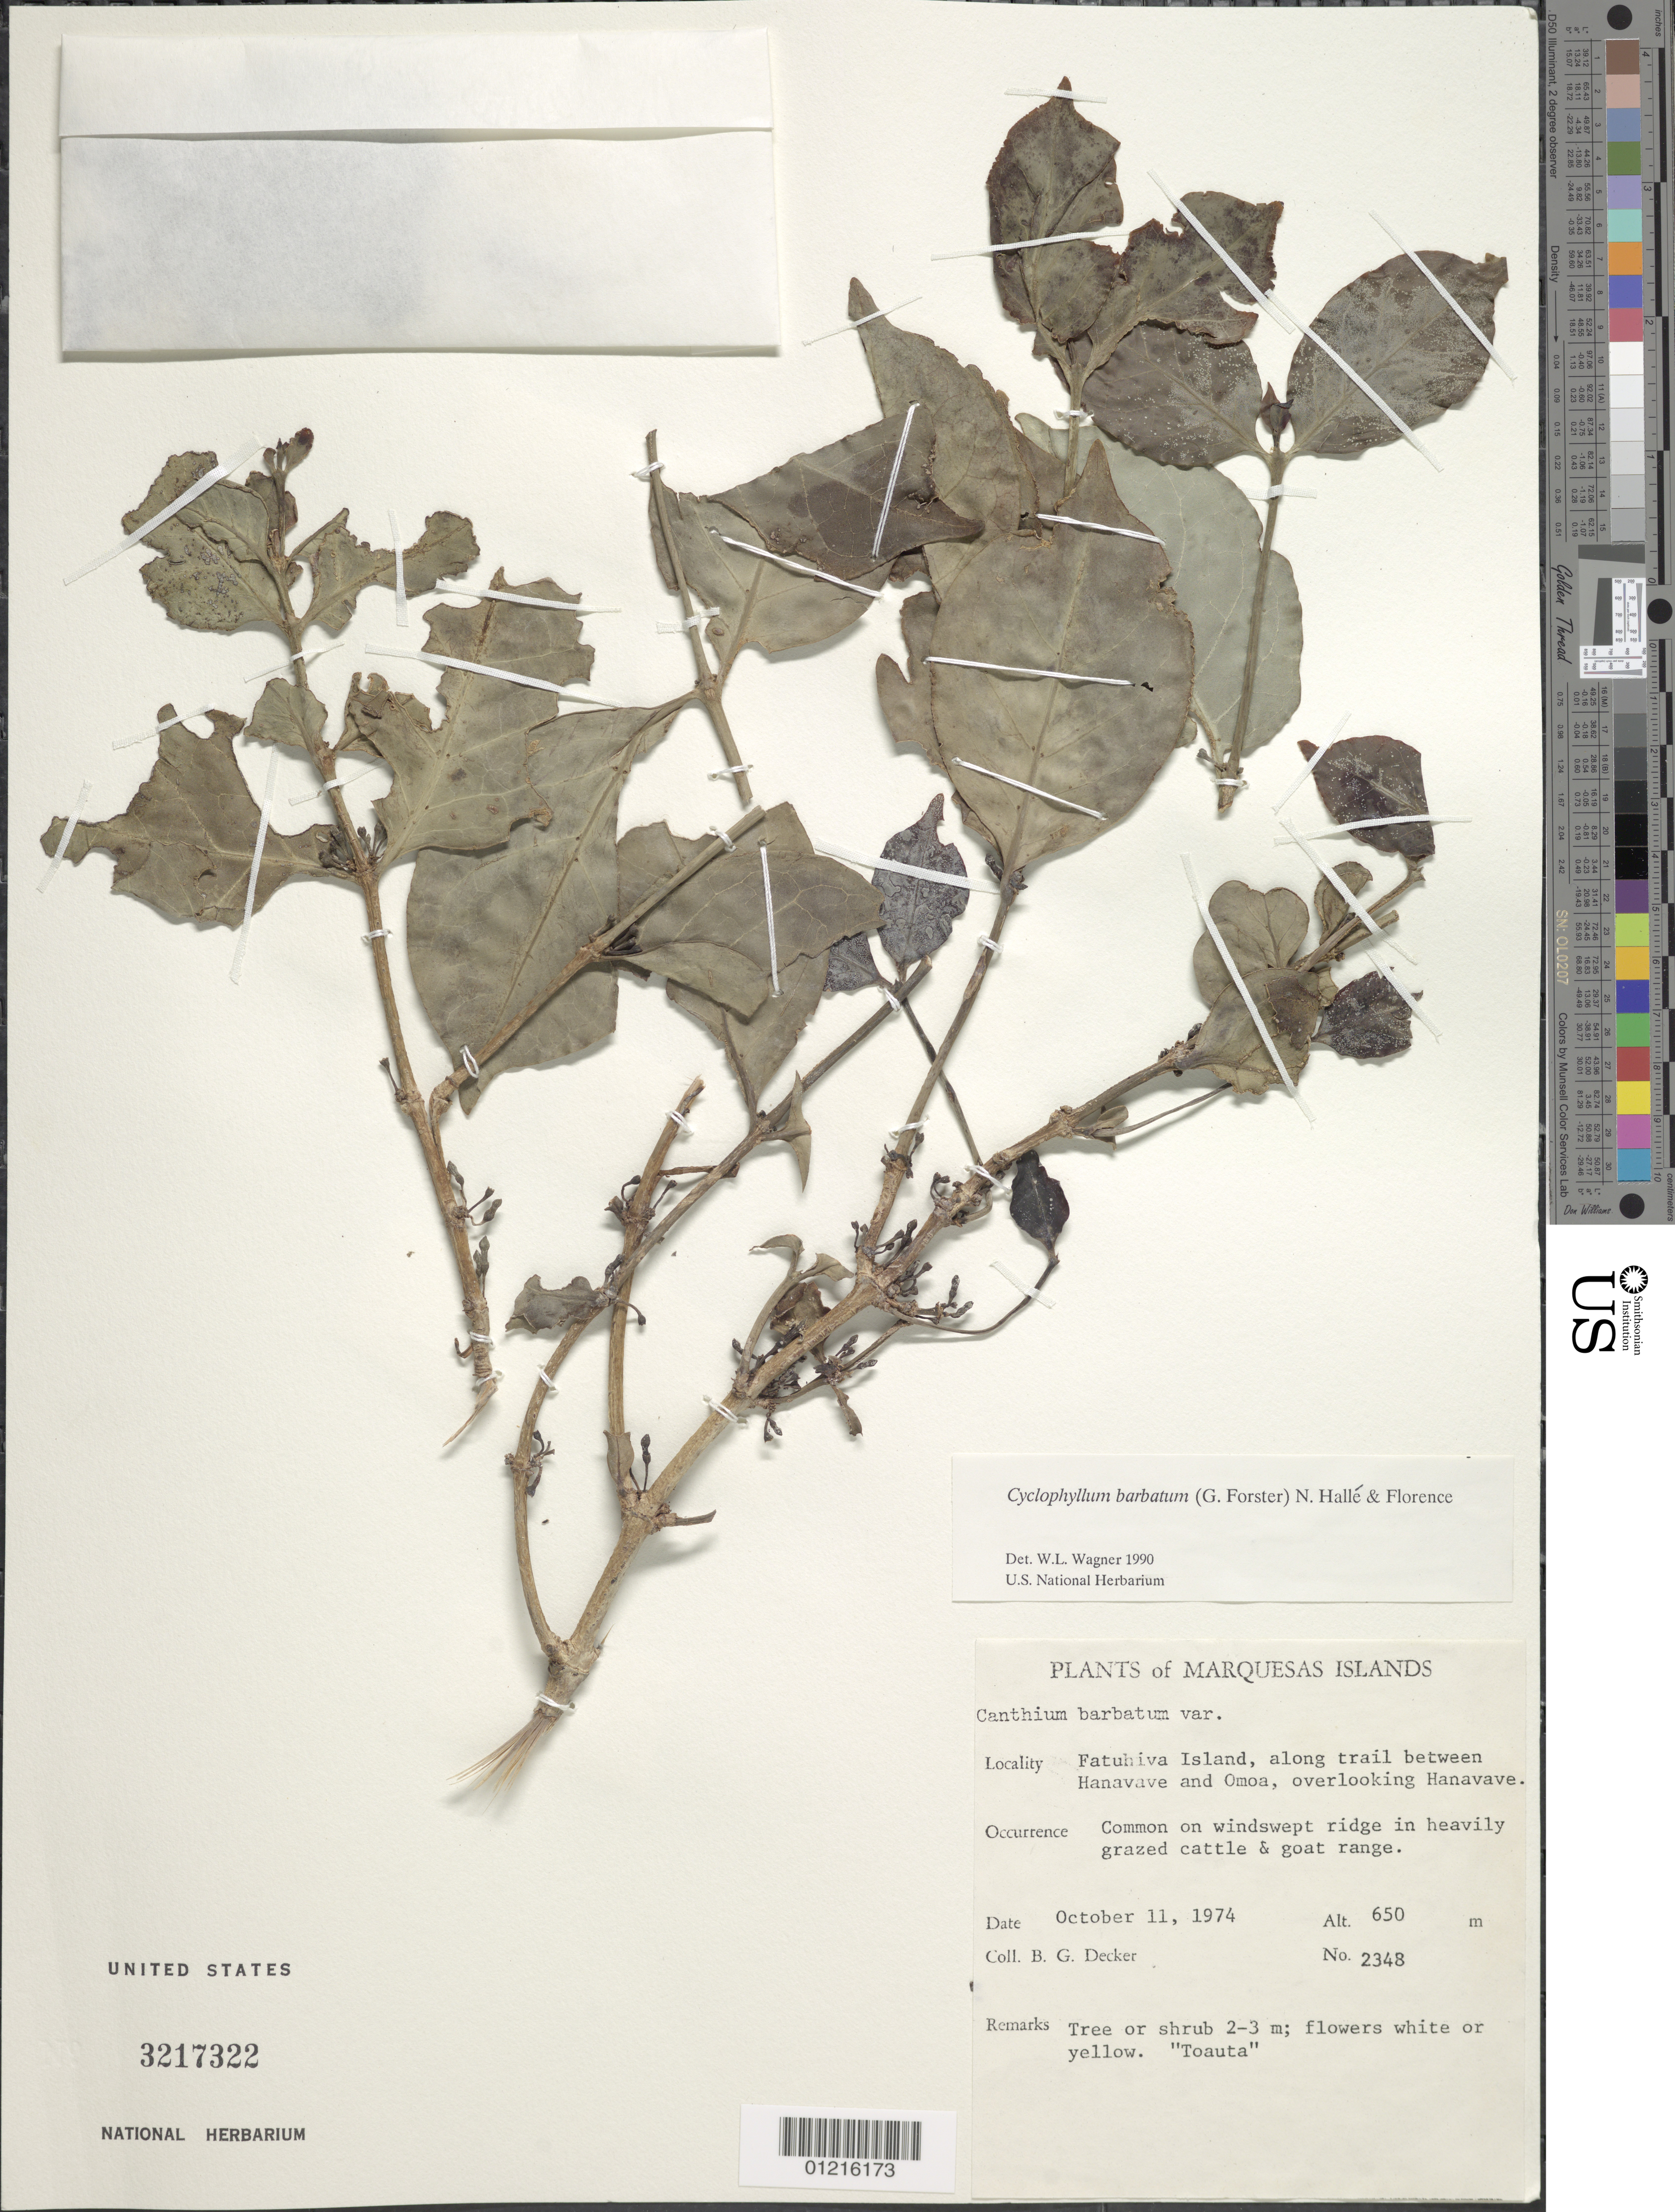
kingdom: Plantae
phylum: Tracheophyta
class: Magnoliopsida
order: Gentianales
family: Rubiaceae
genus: Cyclophyllum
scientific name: Cyclophyllum barbatum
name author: (G. Forst.) N. Hallé & J. Florence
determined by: Wagner, W. L., (BOT), Smithsonian Institution - National Museum of Natural History (UNITED STATES)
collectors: B. G. Decker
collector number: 2348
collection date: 1974-10-11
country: French Polynesia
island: Fatu Hiva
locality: trail between Hanavave and 'Omo'a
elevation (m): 650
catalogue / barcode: US 3217322